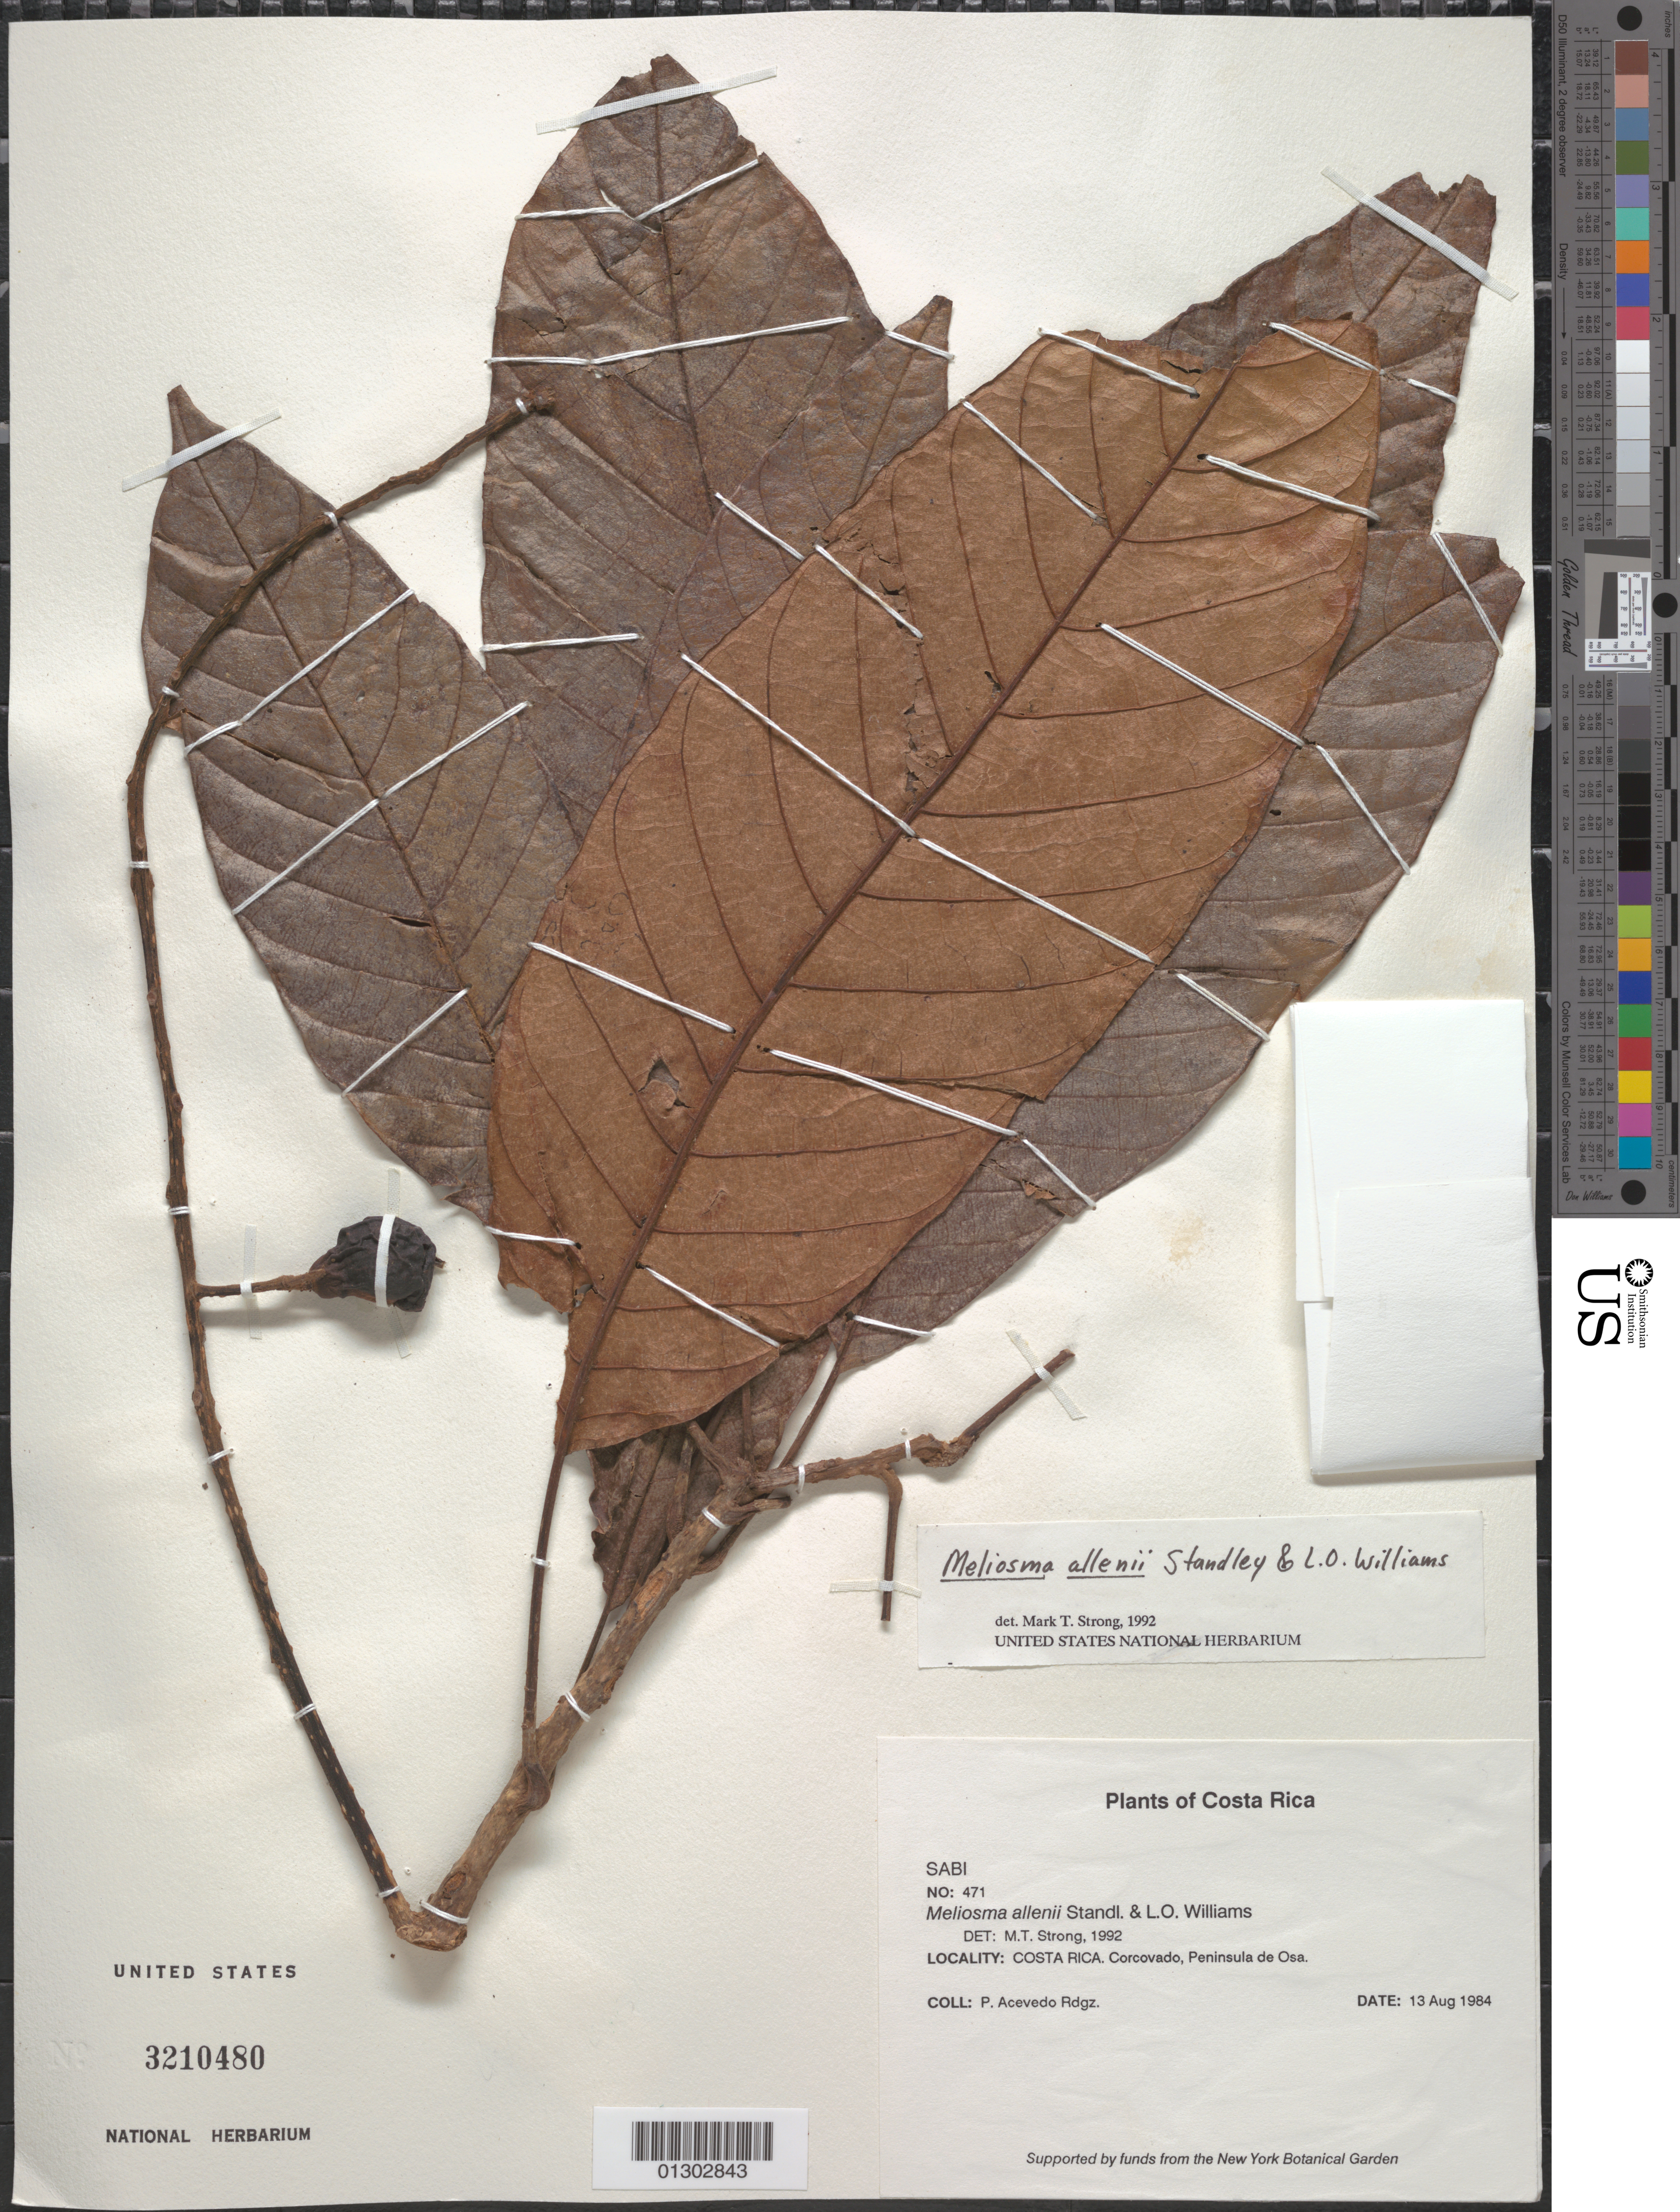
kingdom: Plantae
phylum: Tracheophyta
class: Magnoliopsida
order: Proteales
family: Sabiaceae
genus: Meliosma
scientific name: Meliosma allenii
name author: Standl. & L.O. Williams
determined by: Strong, M. T., (US), Smithsonian Institution - National Museum of Natural History (UNITED STATES)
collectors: P. Acevedo-Rodr.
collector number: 471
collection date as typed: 13 Aug 1984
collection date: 1984-08-13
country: Costa Rica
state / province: Puntarenas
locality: Corcovado, Penninsula de Osa.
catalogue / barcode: US 3210480